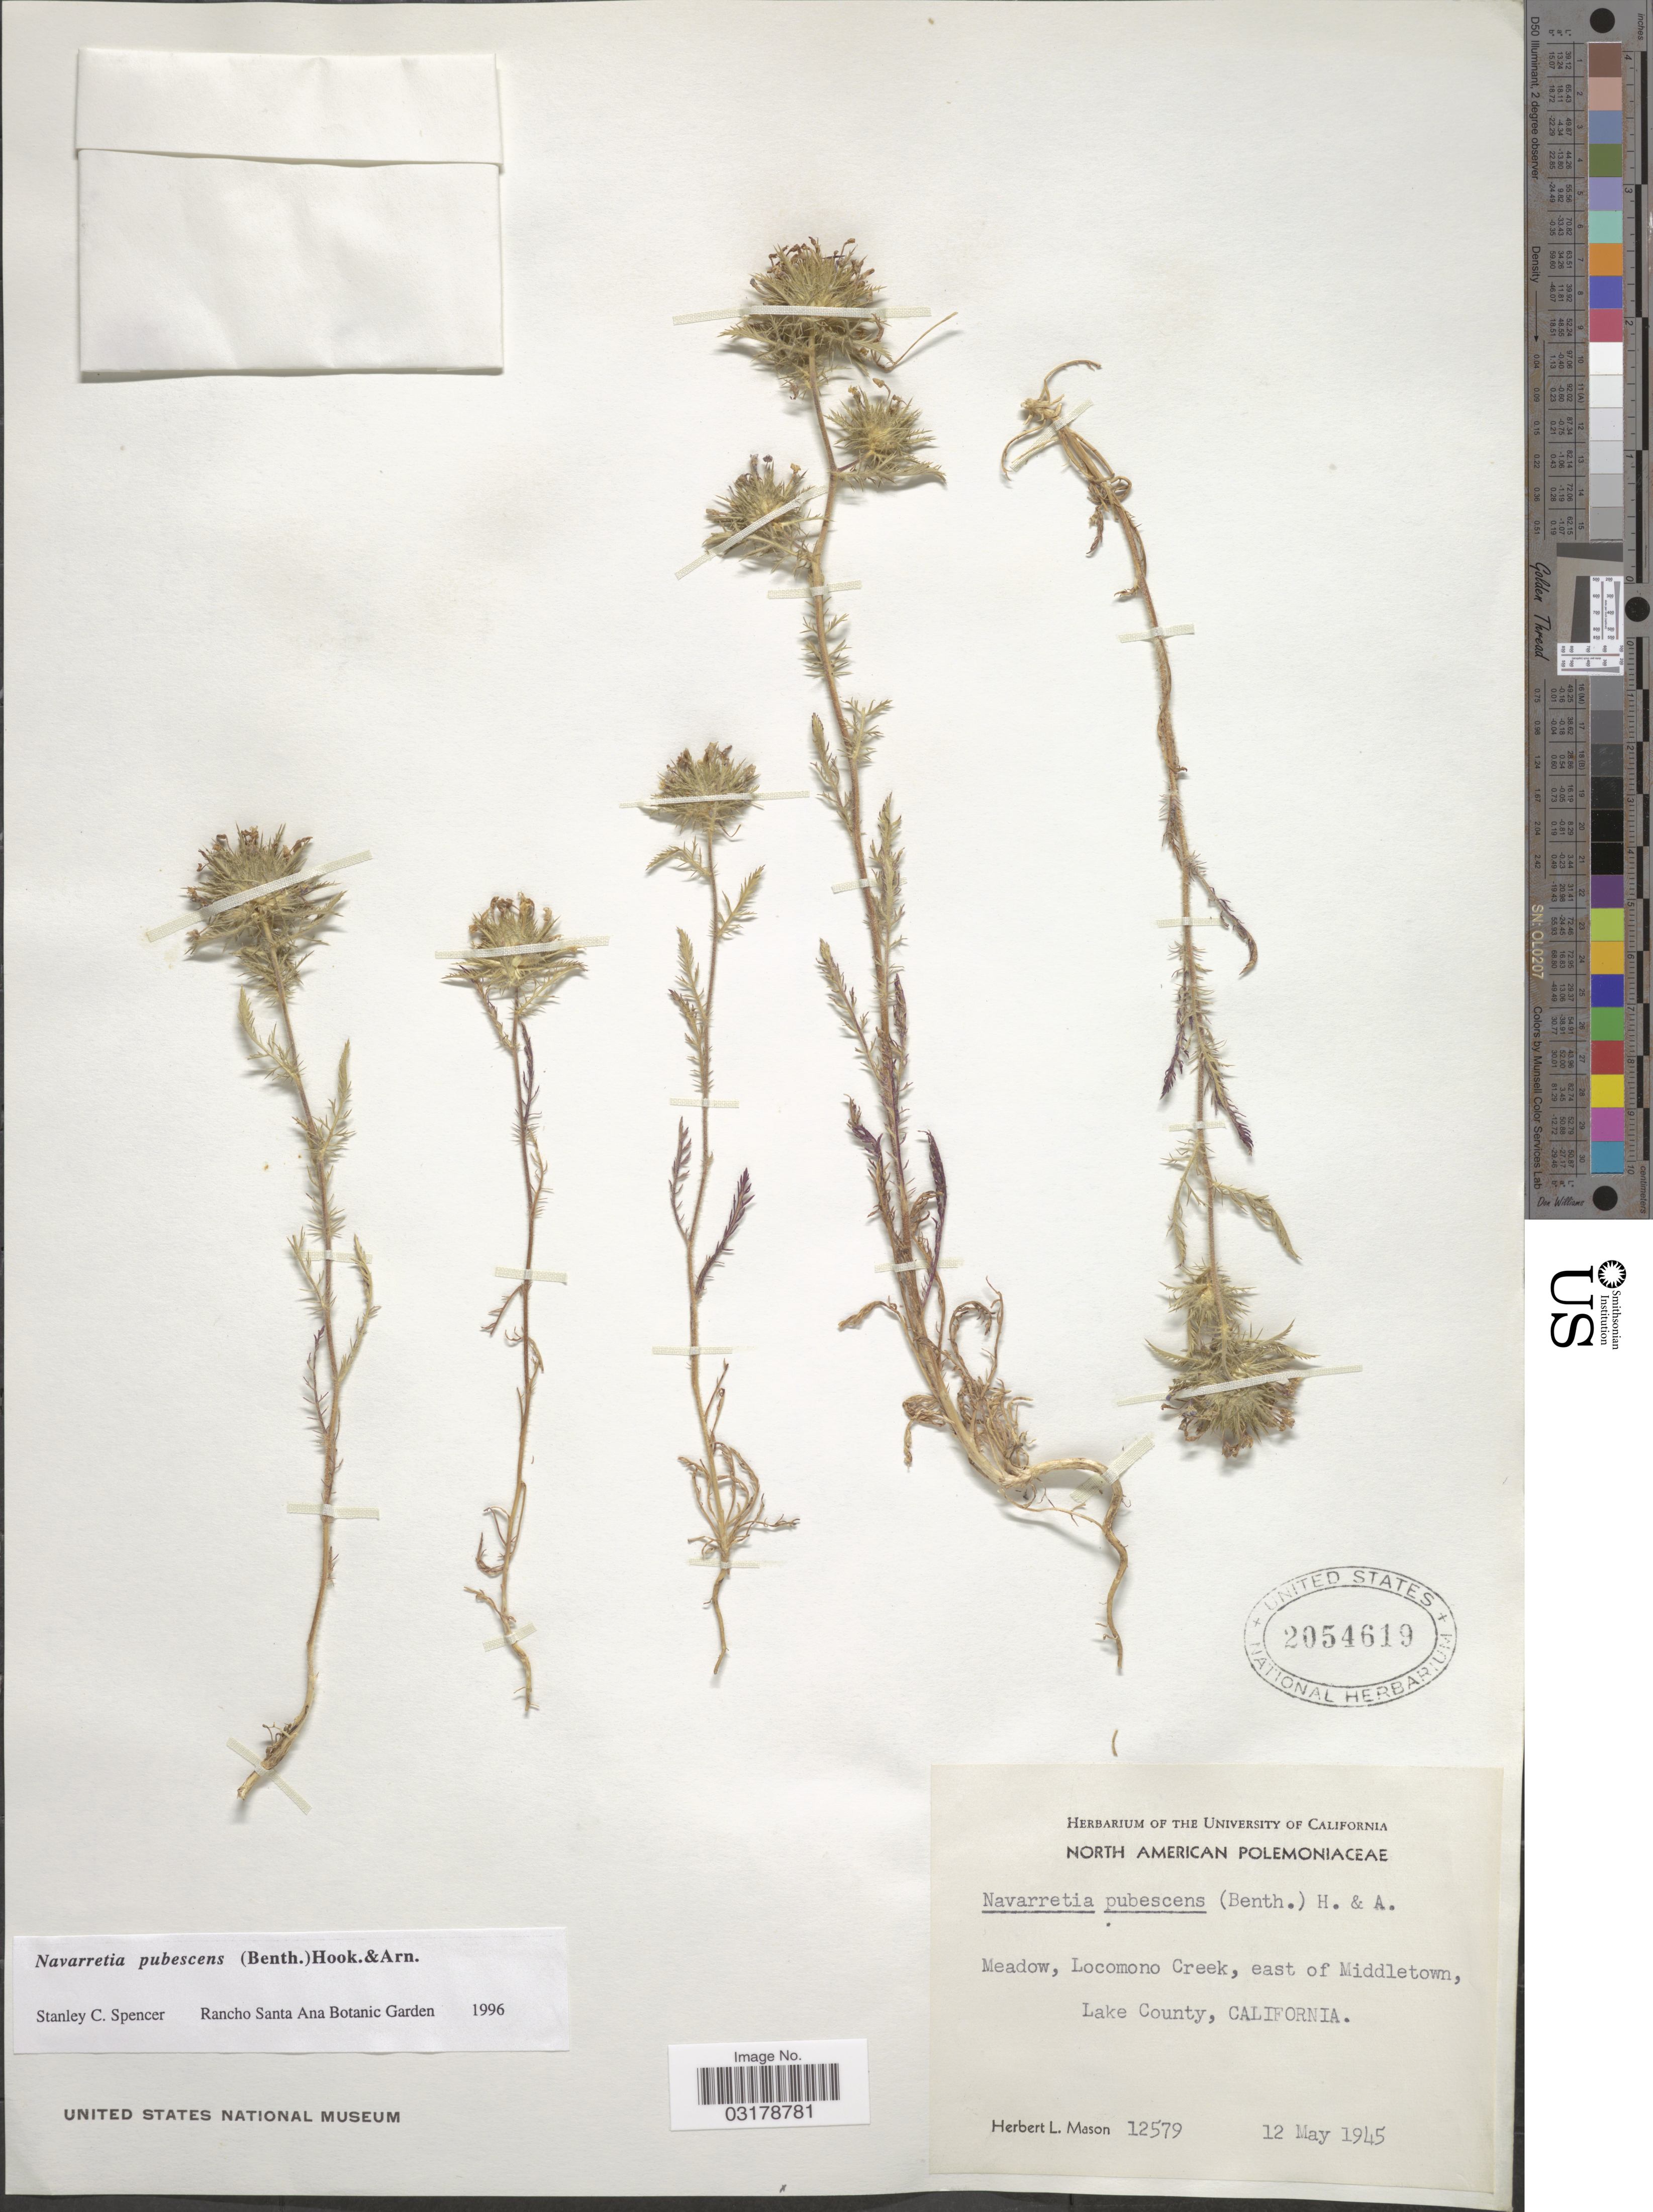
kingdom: Plantae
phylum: Tracheophyta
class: Magnoliopsida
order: Ericales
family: Polemoniaceae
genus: Navarretia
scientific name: Navarretia pubescens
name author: (Benth.) Hook. & Arn.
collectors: H. L. Mason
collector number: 12579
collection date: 1945-05-12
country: United States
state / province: California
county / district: Lake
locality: Meadow, Locomono Creek, east of Middletown, Lake County.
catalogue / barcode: US 2054619